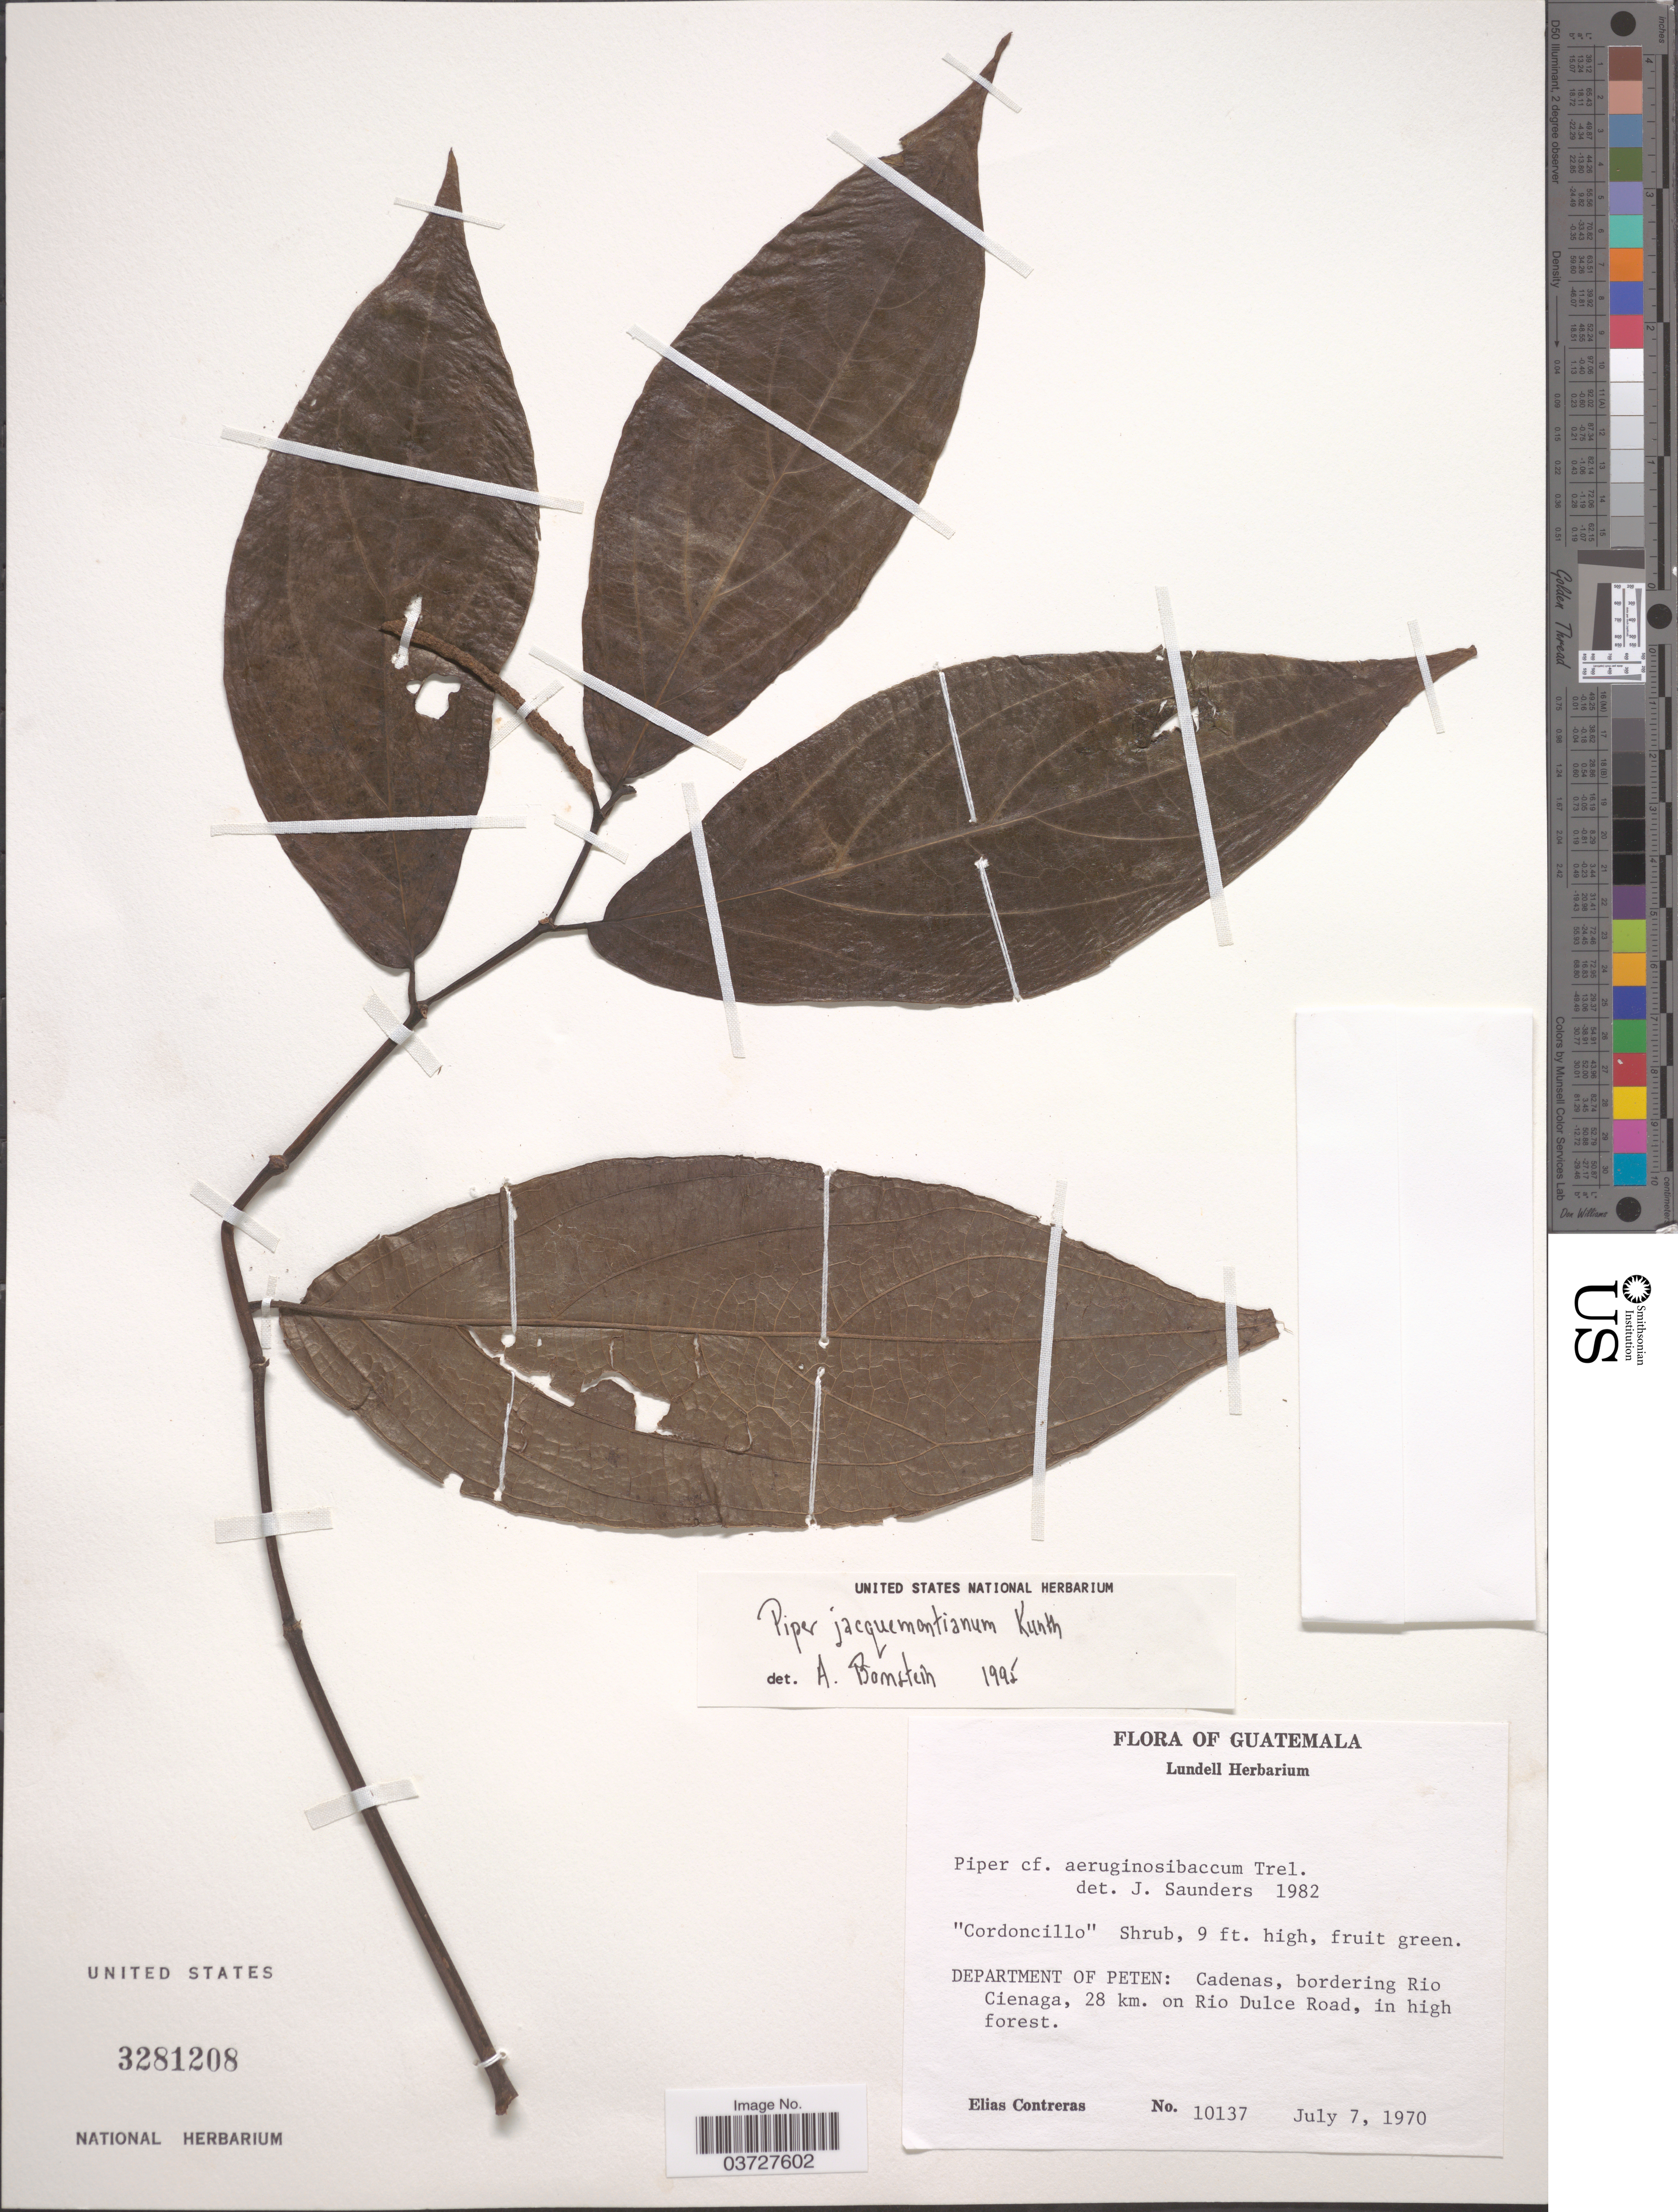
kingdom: Plantae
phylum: Tracheophyta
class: Magnoliopsida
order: Piperales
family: Piperaceae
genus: Piper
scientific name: Piper jacquemontianum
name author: Kunth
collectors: E. Contreras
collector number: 10137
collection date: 1970-07-07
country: Guatemala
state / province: El Peten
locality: Department of Peten: Cadenas, bordering Rio Cienaga, 28 km. on Rio Dulce Road, in high forest.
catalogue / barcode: US 3281208